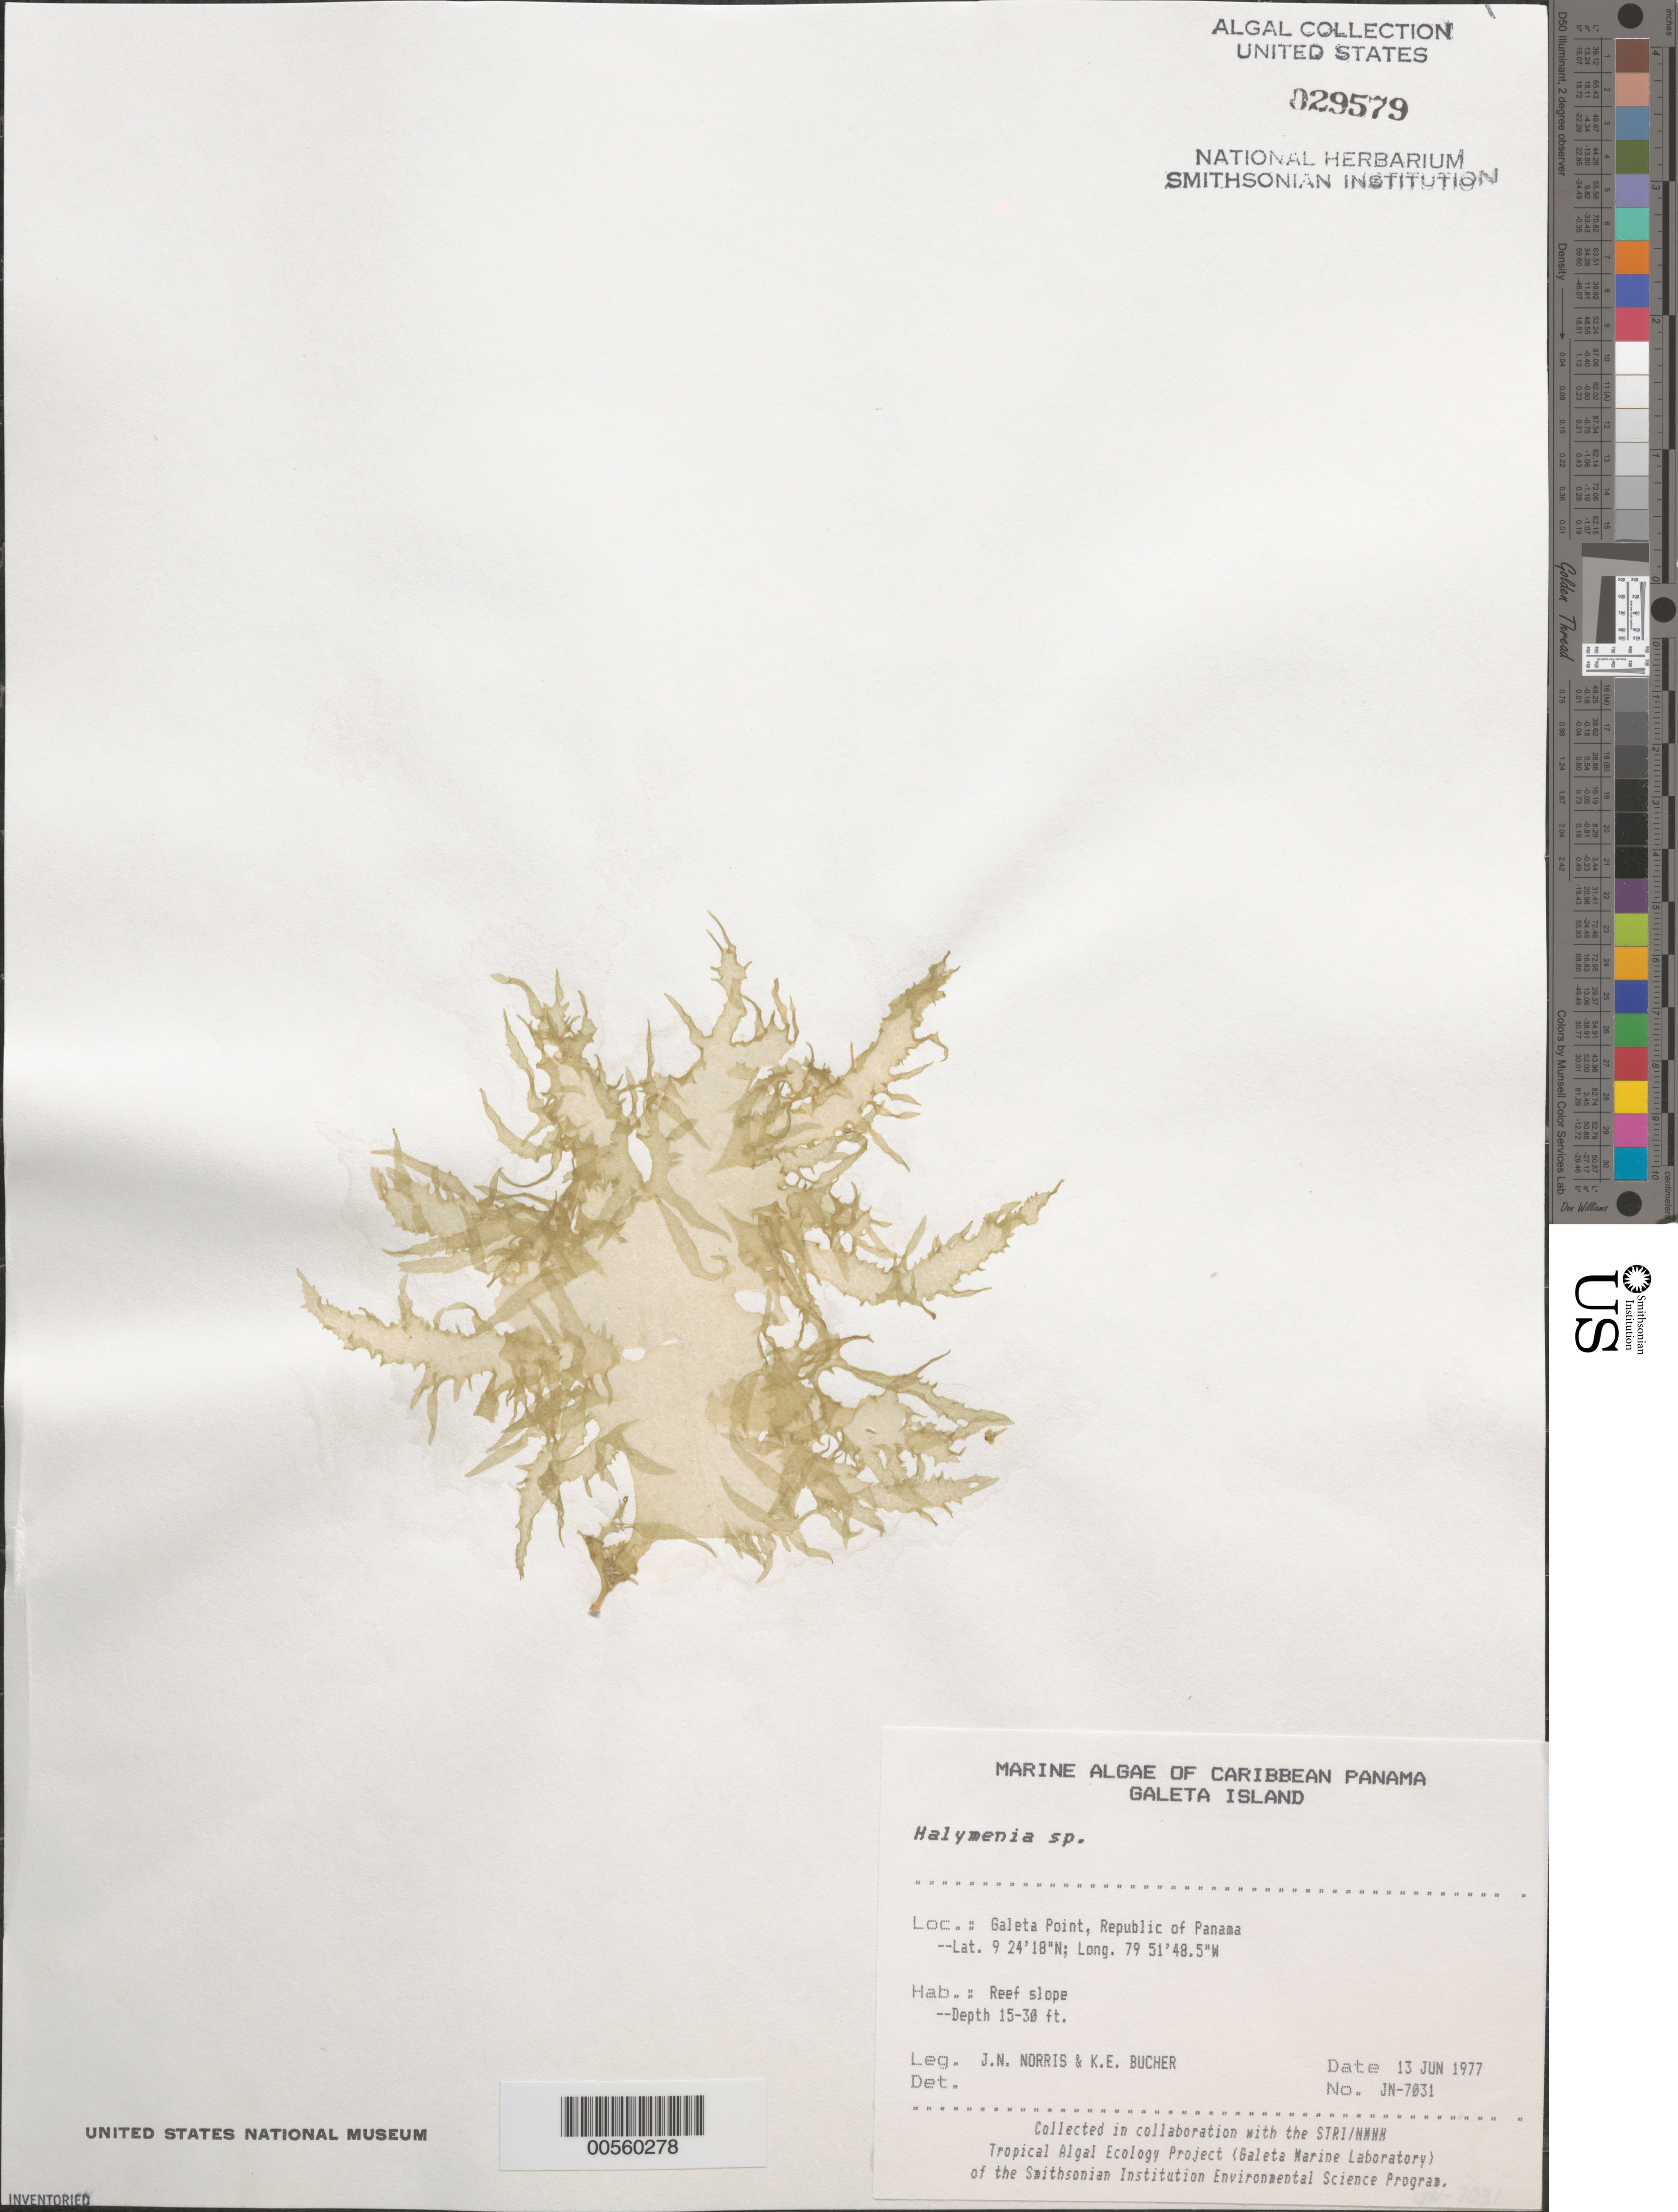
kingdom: Plantae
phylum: Rhodophyta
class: Florideophyceae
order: Halymeniales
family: Halymeniaceae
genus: Halymenia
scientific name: Halymenia sp.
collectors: J. N. Norris & K. E. Bucher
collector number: JN-7031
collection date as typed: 13 Jun 1977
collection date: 1977-06-13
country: Panama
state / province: Colón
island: Galeta Island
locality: Galeta Point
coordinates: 9 24' 18" N, 79 51' 48.5" W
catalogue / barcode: US 29579